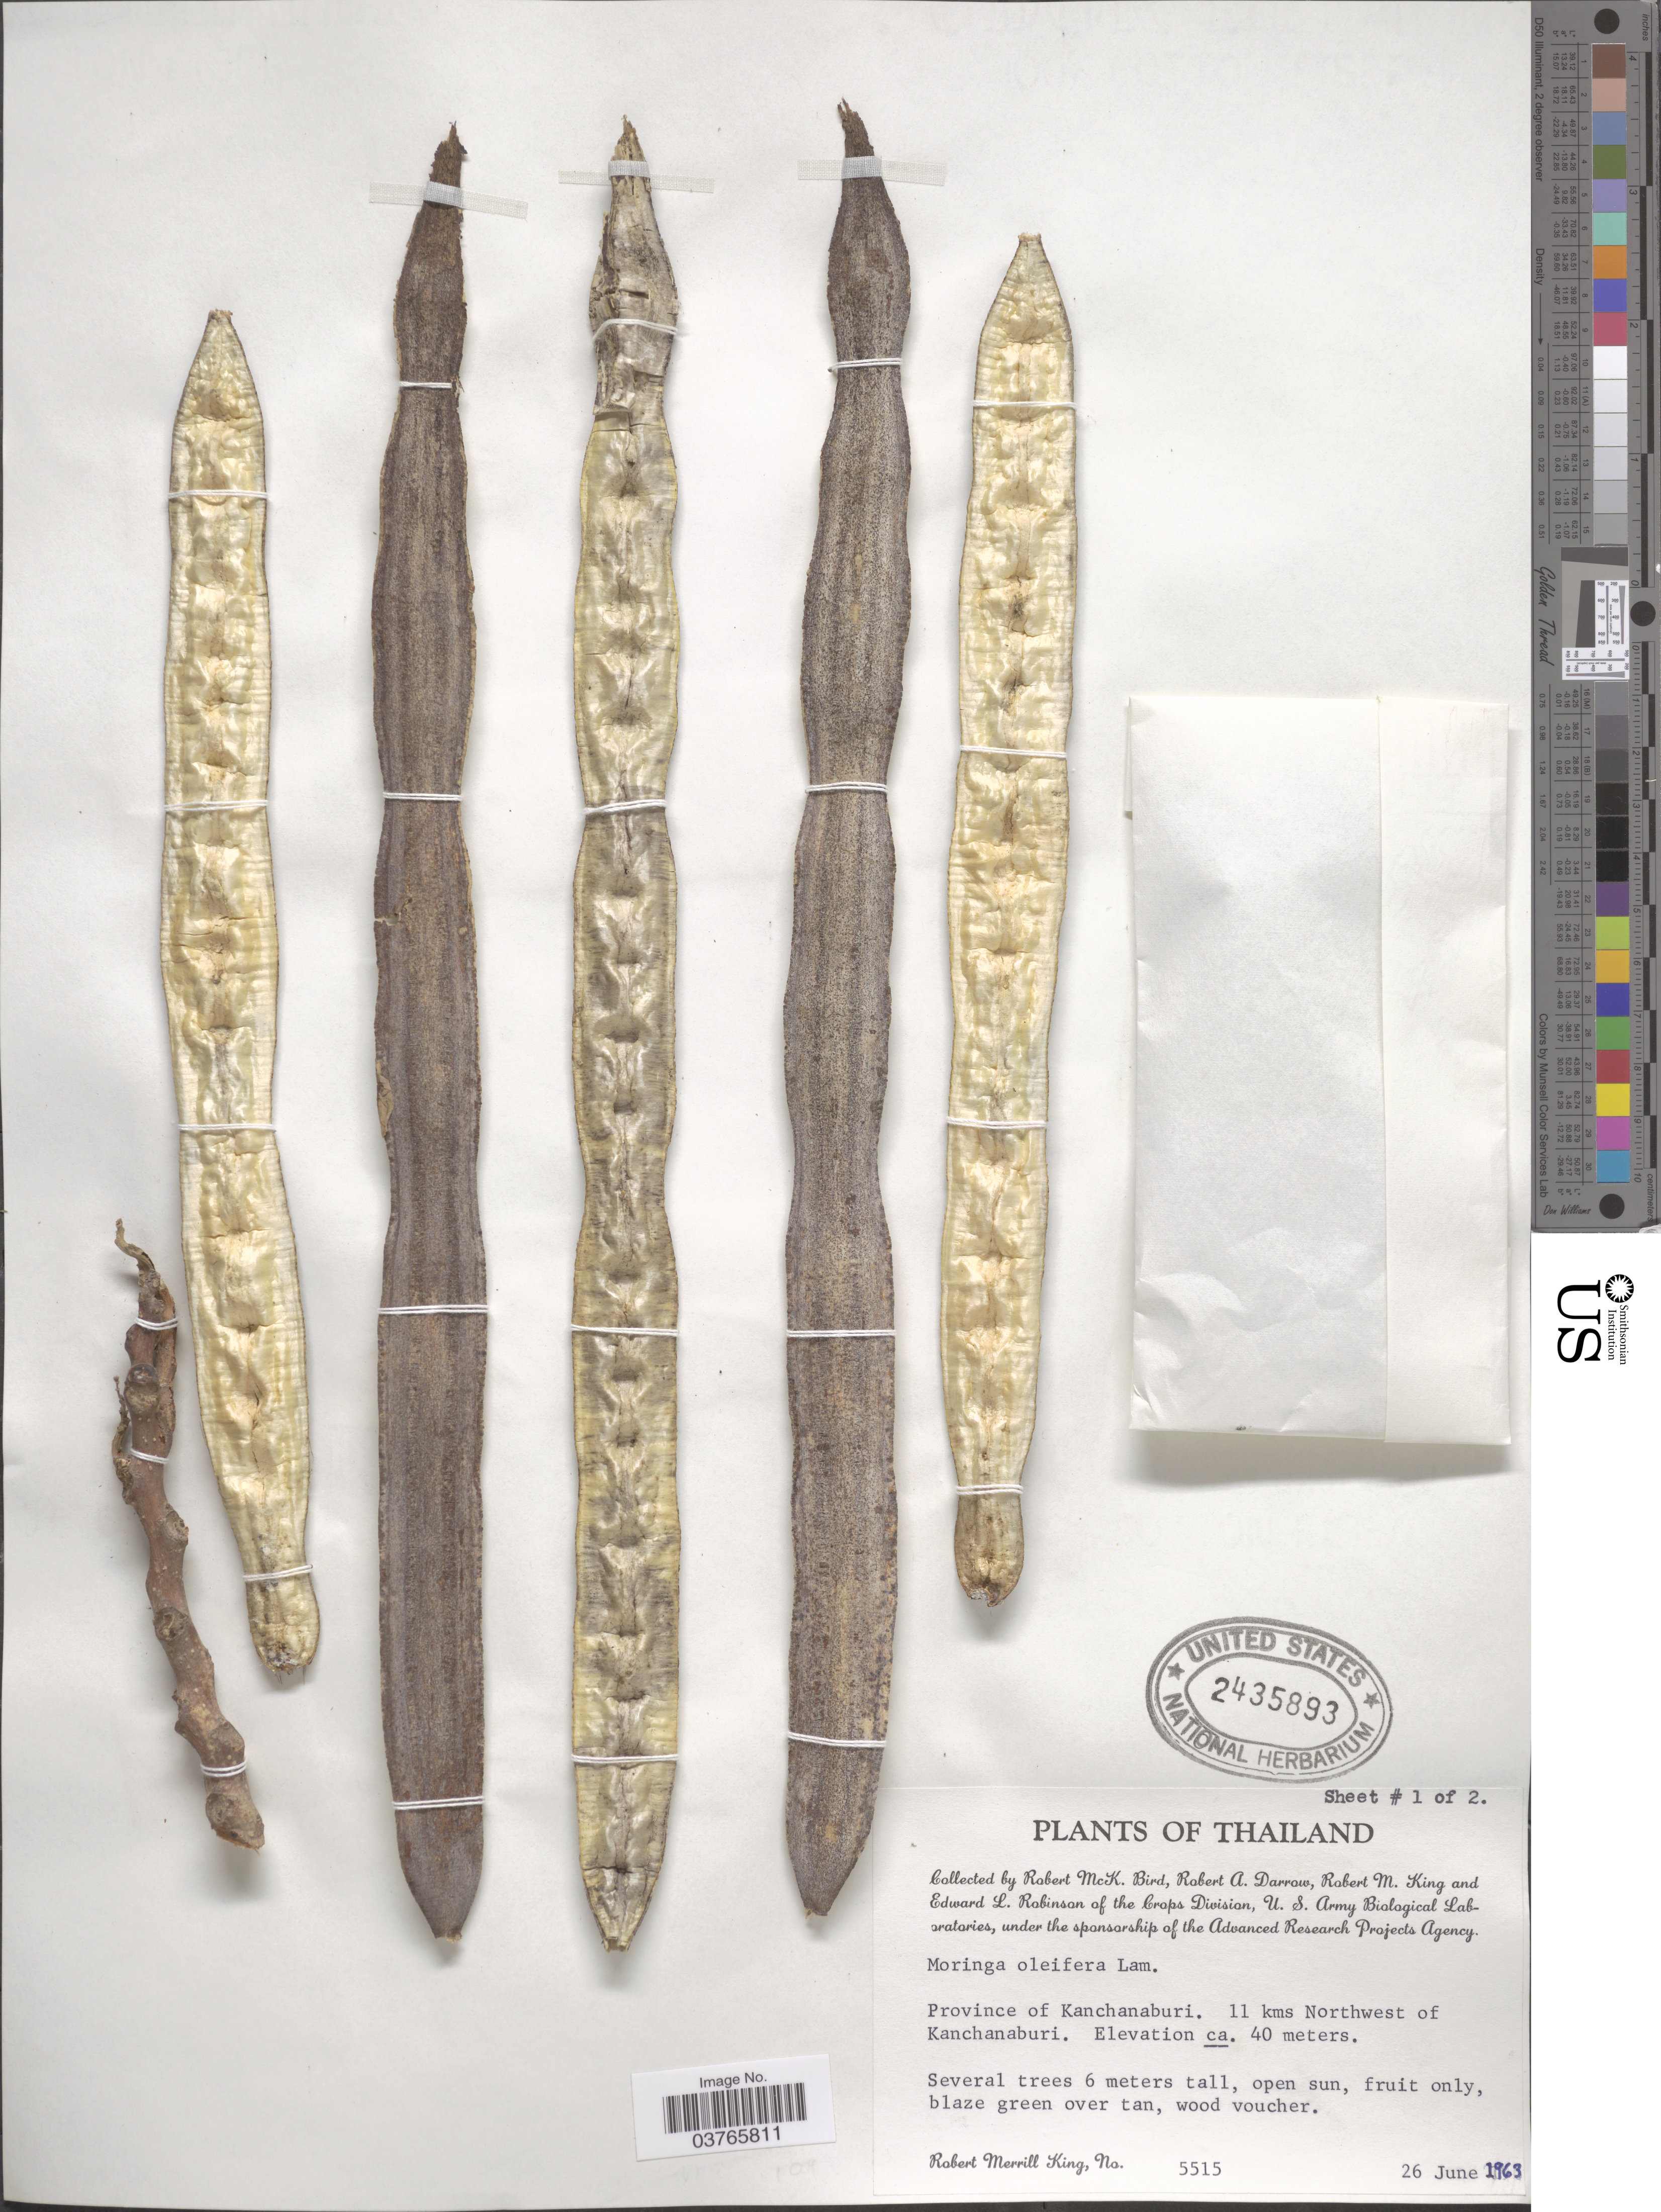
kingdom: Plantae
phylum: Tracheophyta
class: Magnoliopsida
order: Brassicales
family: Moringaceae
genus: Moringa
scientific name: Moringa oleifera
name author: Lam.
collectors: R. M. Bird, R. A. Darrow, R. M. King & E. L. Robinson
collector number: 5515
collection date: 1963-06-26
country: Thailand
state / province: Kanchanaburi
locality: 11 kms Northwest of Kanchanaburi.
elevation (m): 40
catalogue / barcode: US 2435893